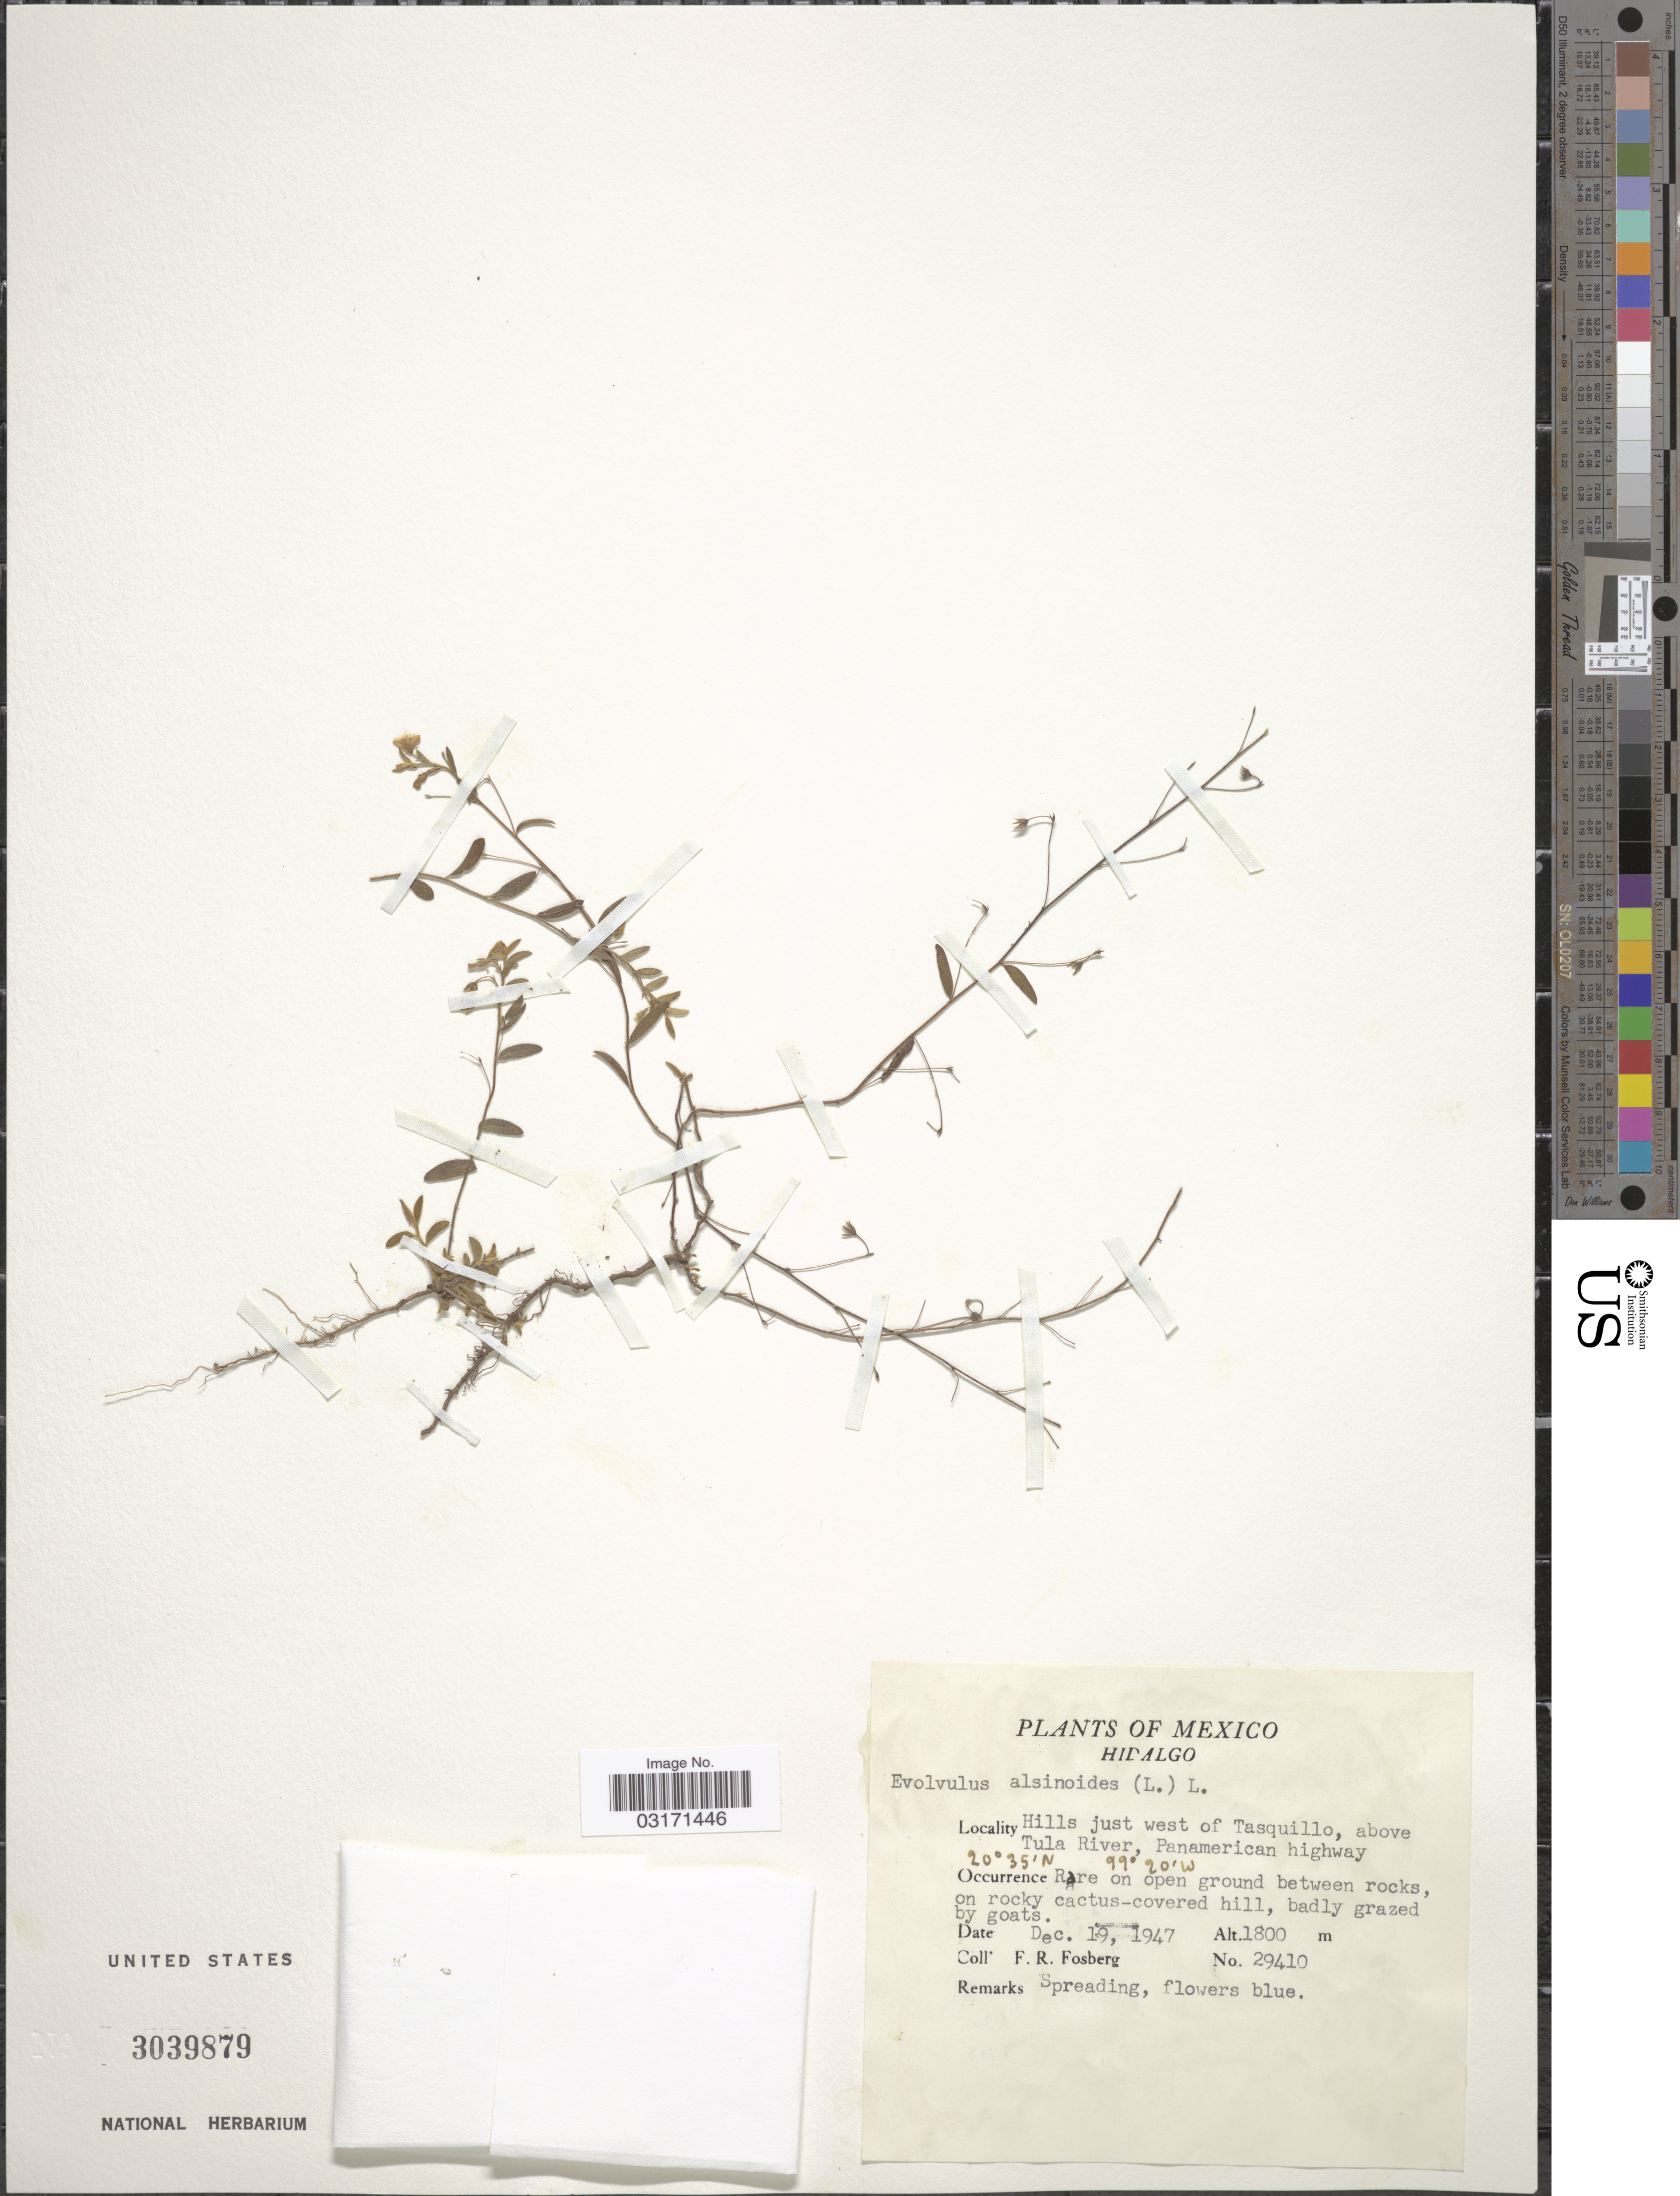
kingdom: Plantae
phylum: Tracheophyta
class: Magnoliopsida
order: Solanales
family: Convolvulaceae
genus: Evolvulus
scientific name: Evolvulus alsinoides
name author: (L.) L.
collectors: F. R. Fosberg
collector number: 29410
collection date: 1947-12-19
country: Mexico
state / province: Hidalgo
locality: Hidalgo, Hills just west of Tasquillo, above Tula River, Panamerican highway.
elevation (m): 1800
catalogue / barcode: US 3039879